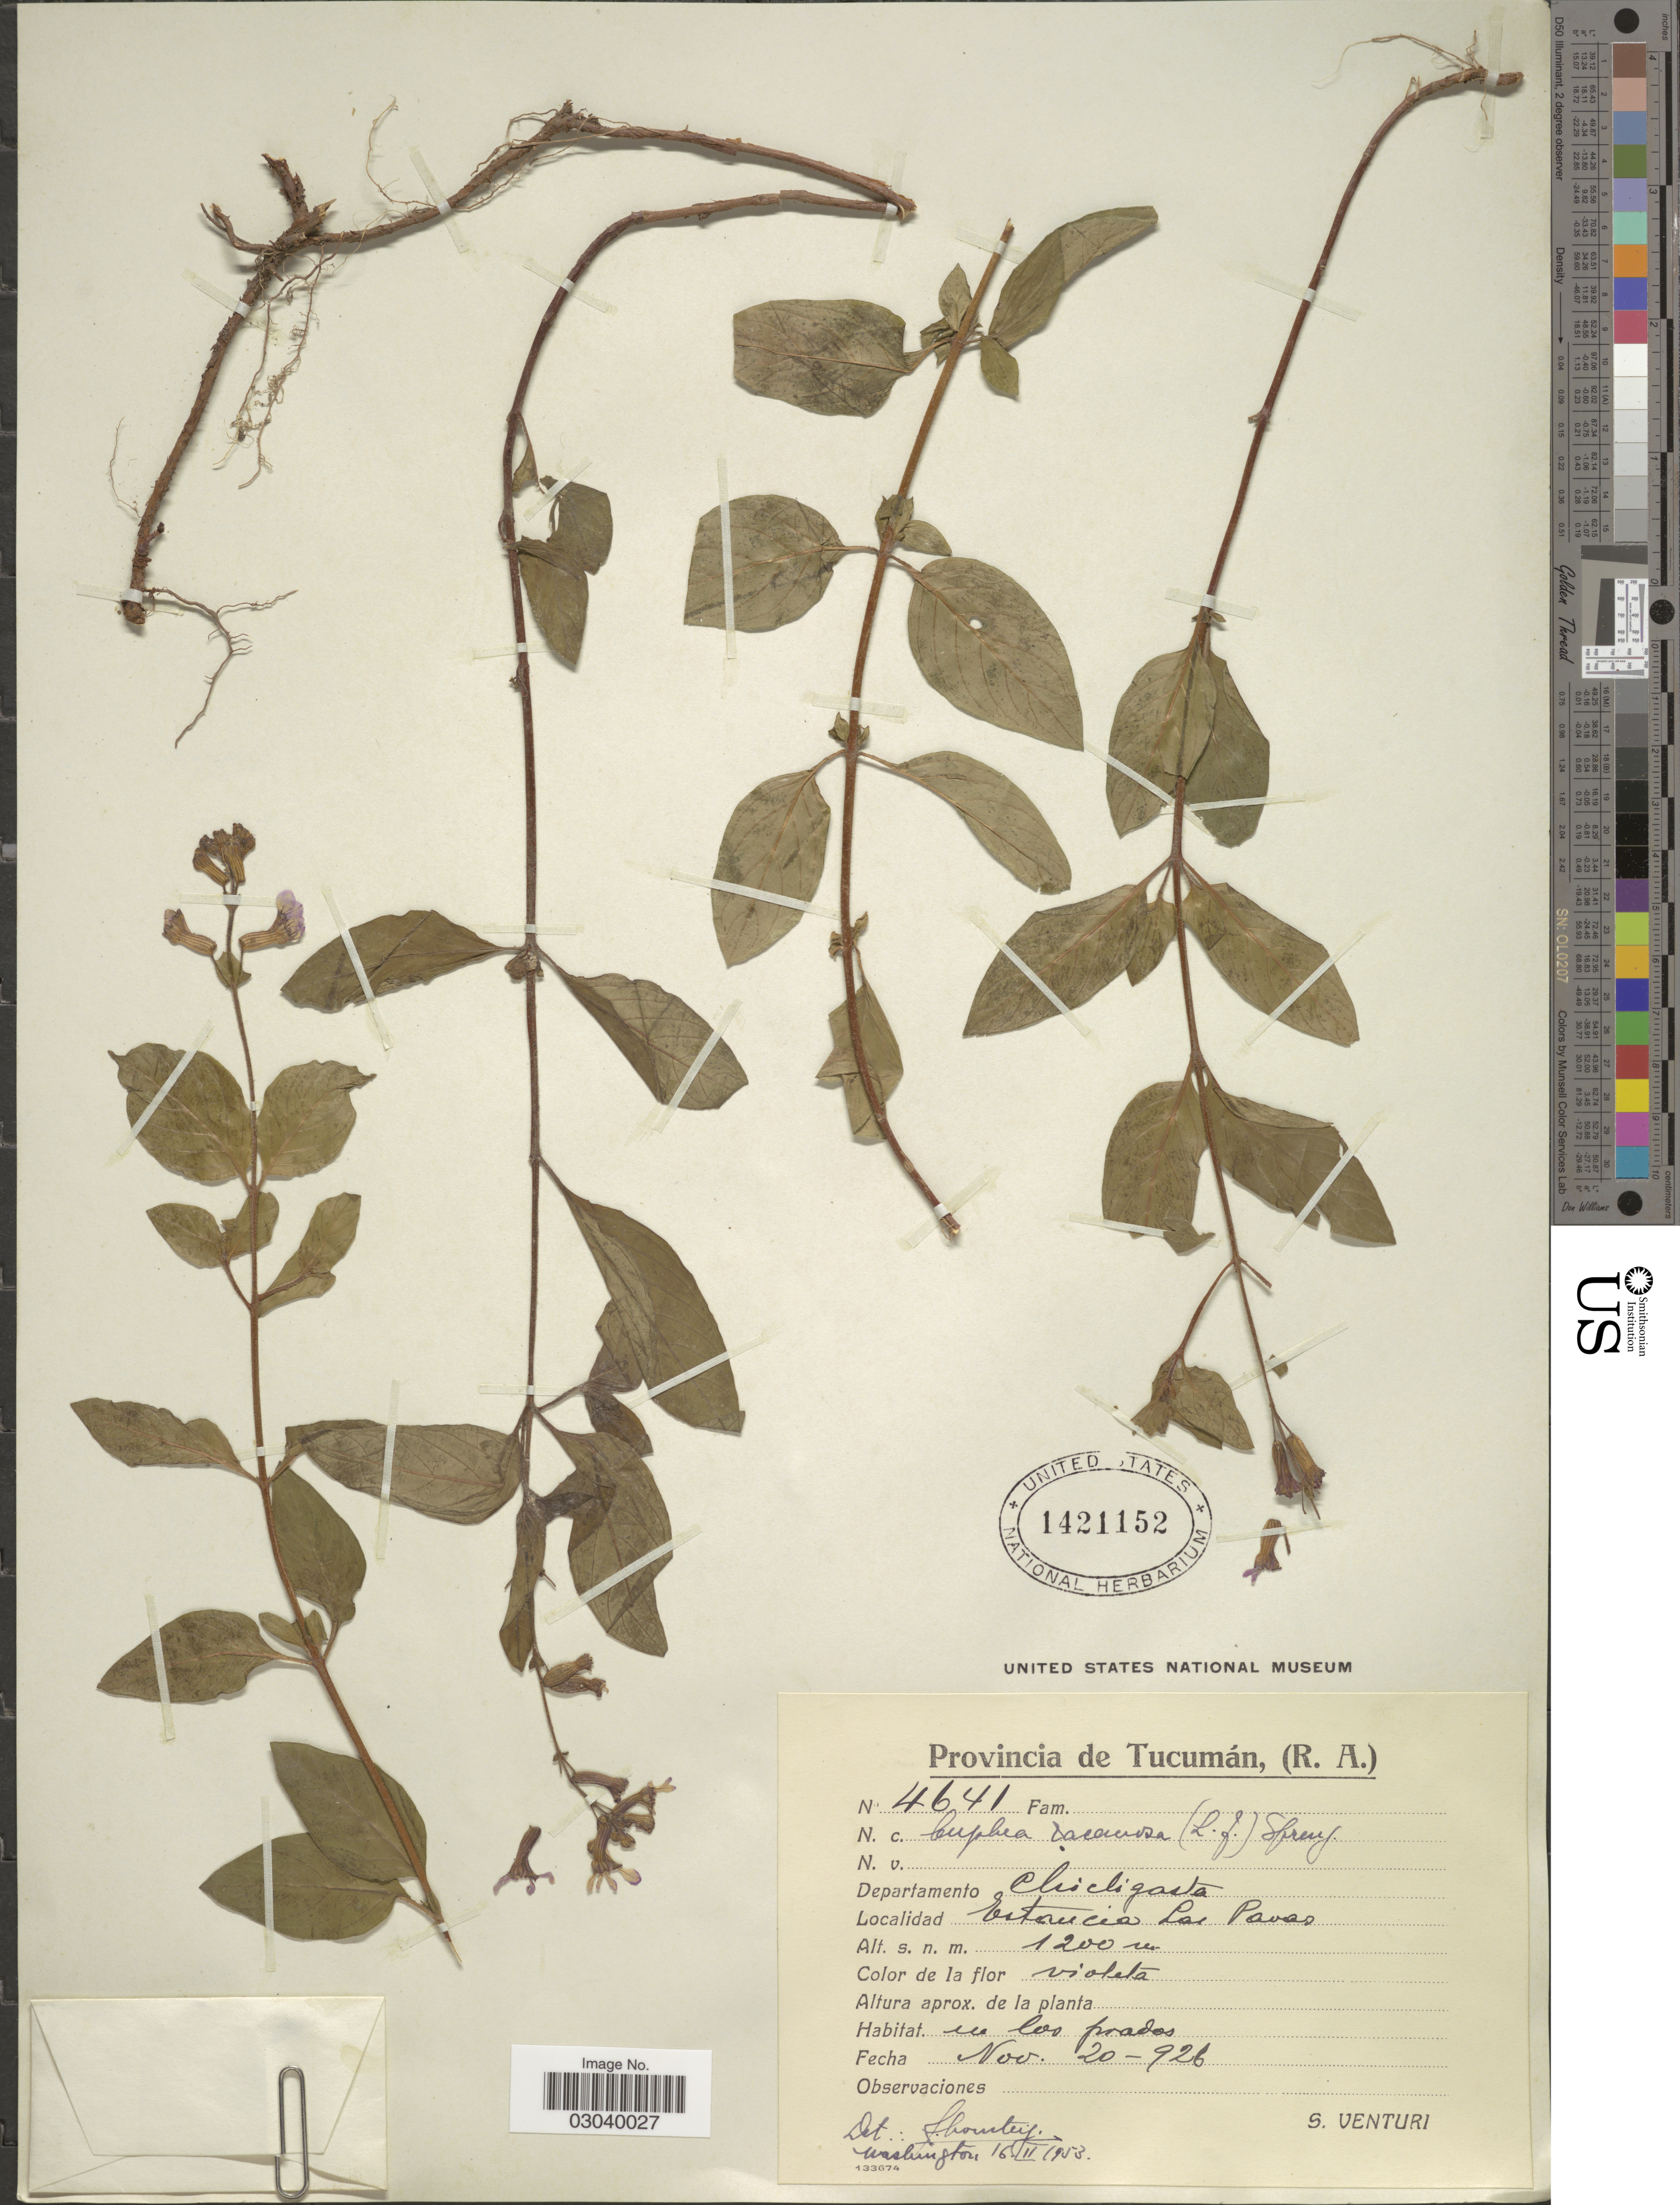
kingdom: Plantae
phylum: Tracheophyta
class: Magnoliopsida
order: Myrtales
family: Lythraceae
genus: Cuphea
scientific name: Cuphea racemosa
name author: (L. f.) Spreng.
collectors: S. Venturi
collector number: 4641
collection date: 1926-11-20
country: Argentina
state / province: Tucuman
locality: Departamento Chicligasta, Estancia Las Pavas.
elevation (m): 1200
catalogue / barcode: US 1421152